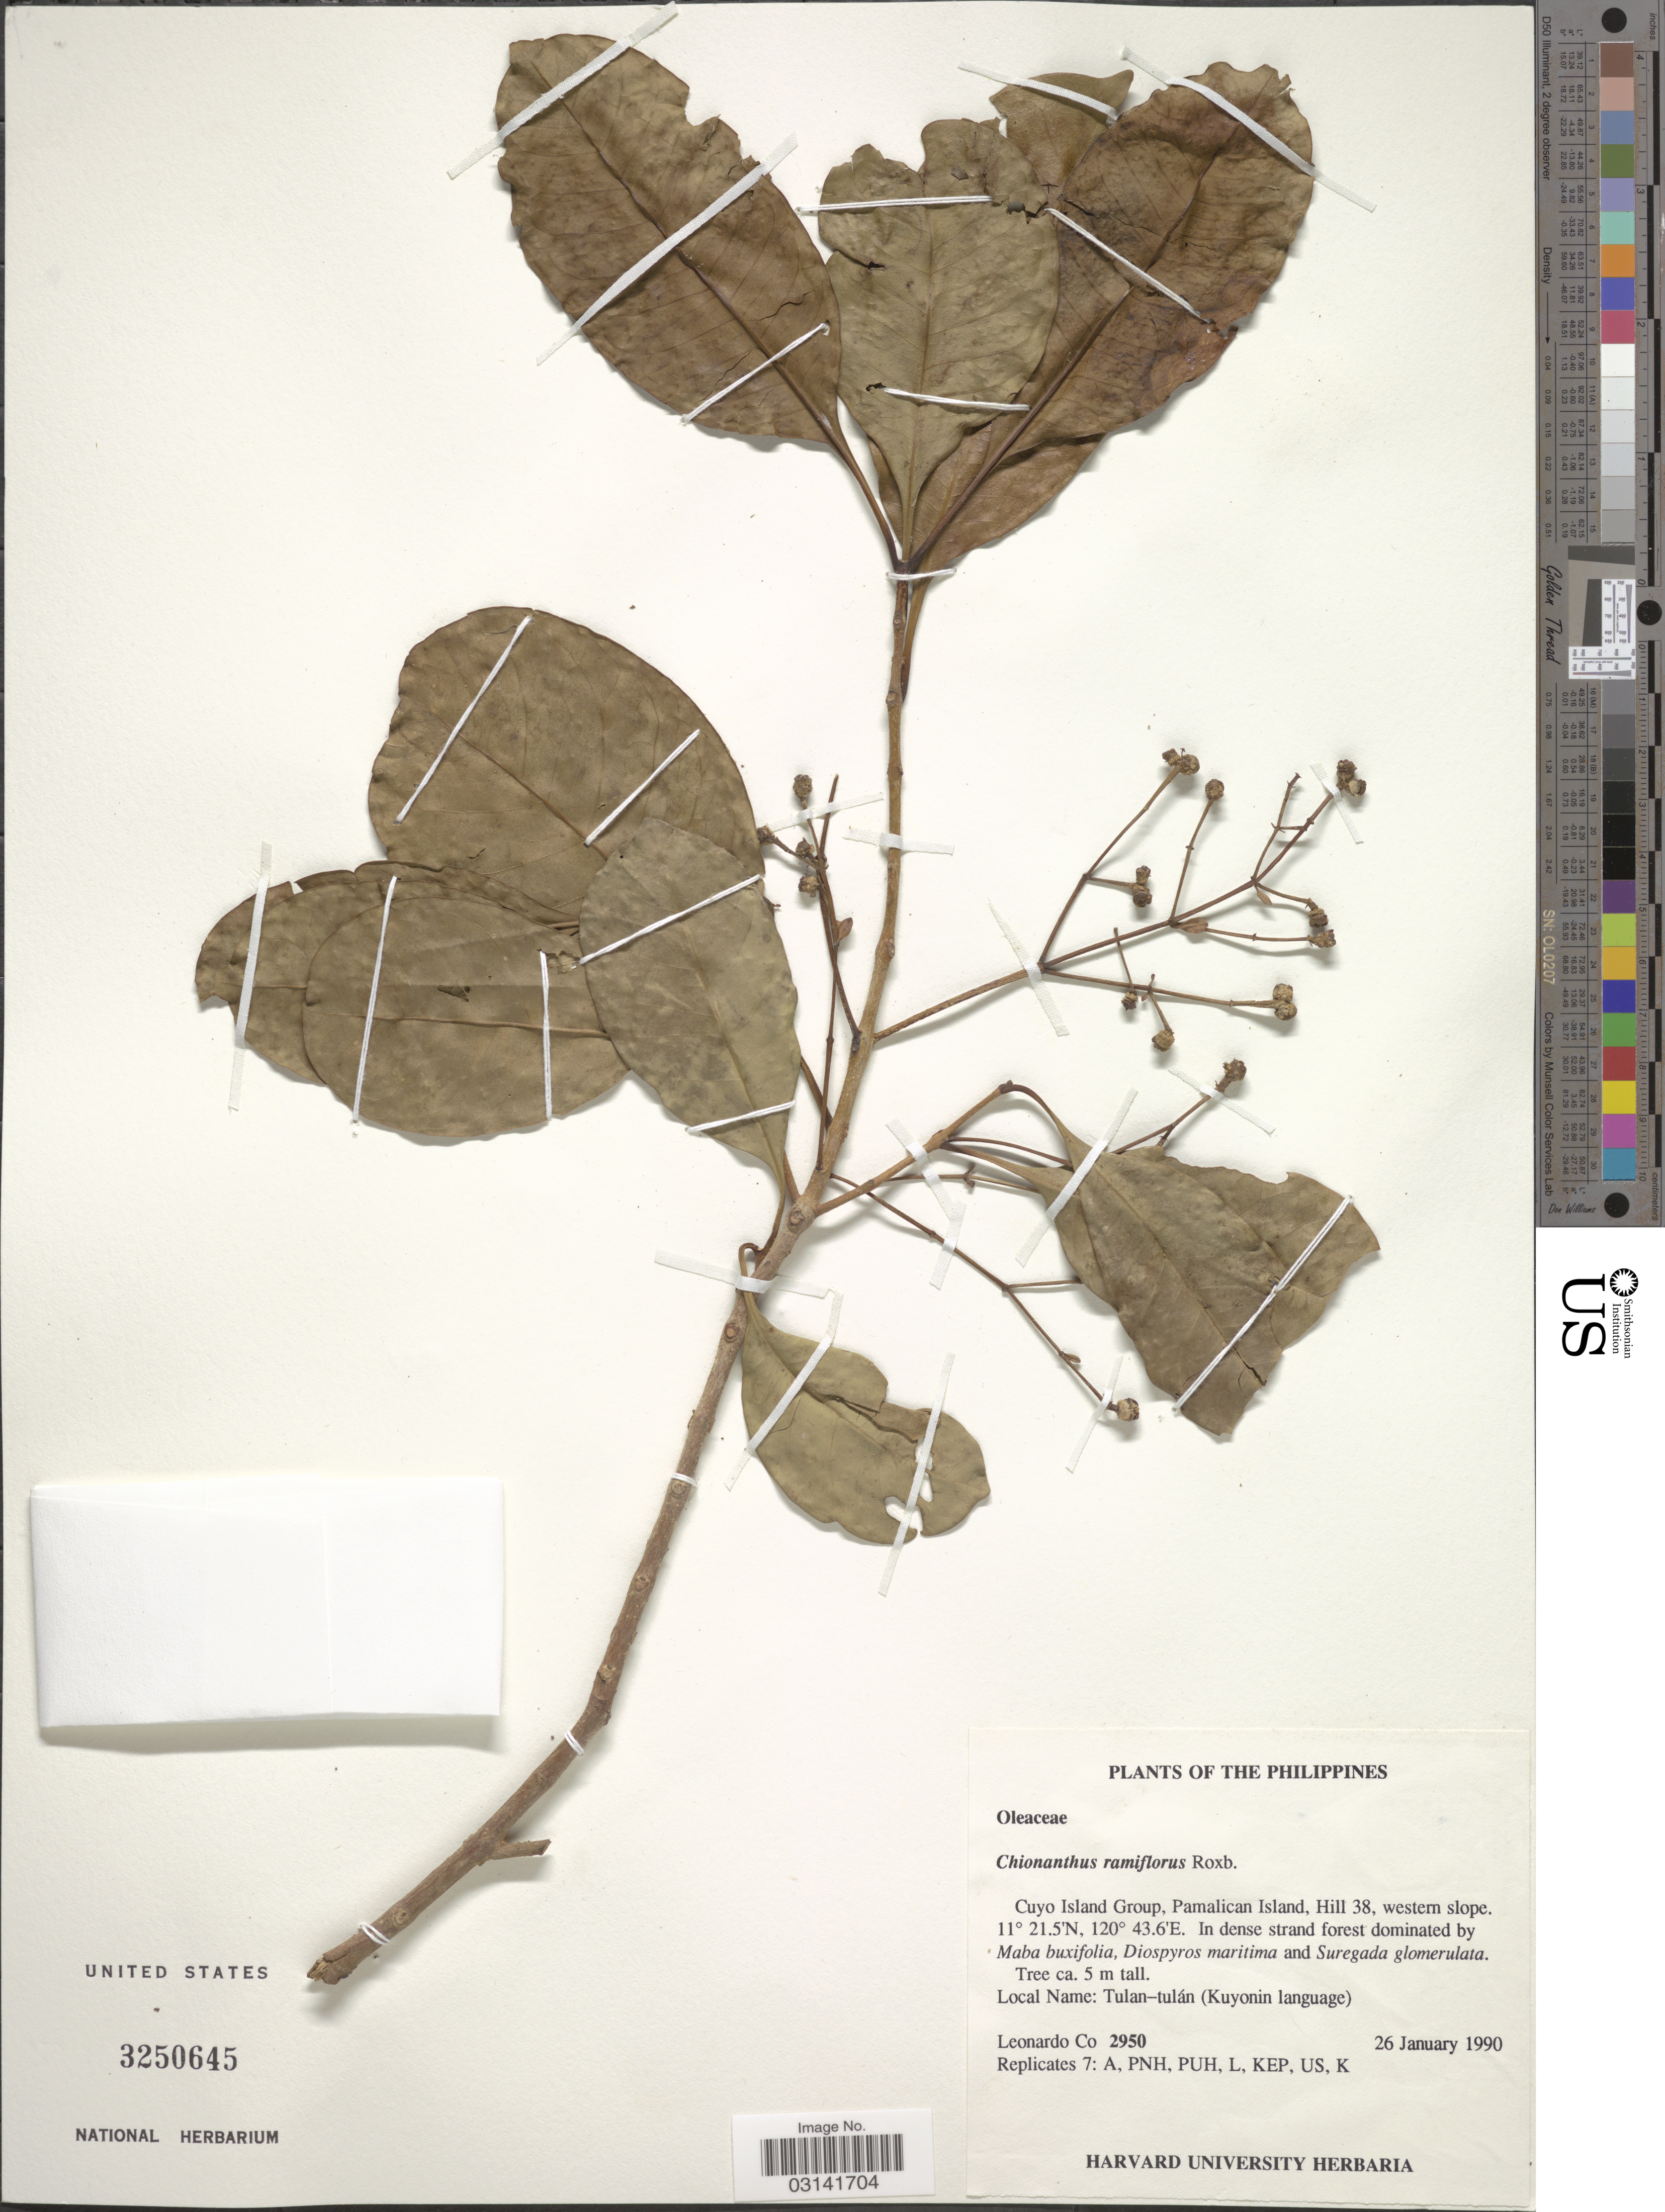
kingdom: Plantae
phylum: Tracheophyta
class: Magnoliopsida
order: Lamiales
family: Oleaceae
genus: Chionanthus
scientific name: Chionanthus ramiflorus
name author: Roxb.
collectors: L. Co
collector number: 2950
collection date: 1990-01-26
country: Philippines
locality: Cuyo Island Group, Pamalican Island, Hill 38, western slope.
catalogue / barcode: US 3250645